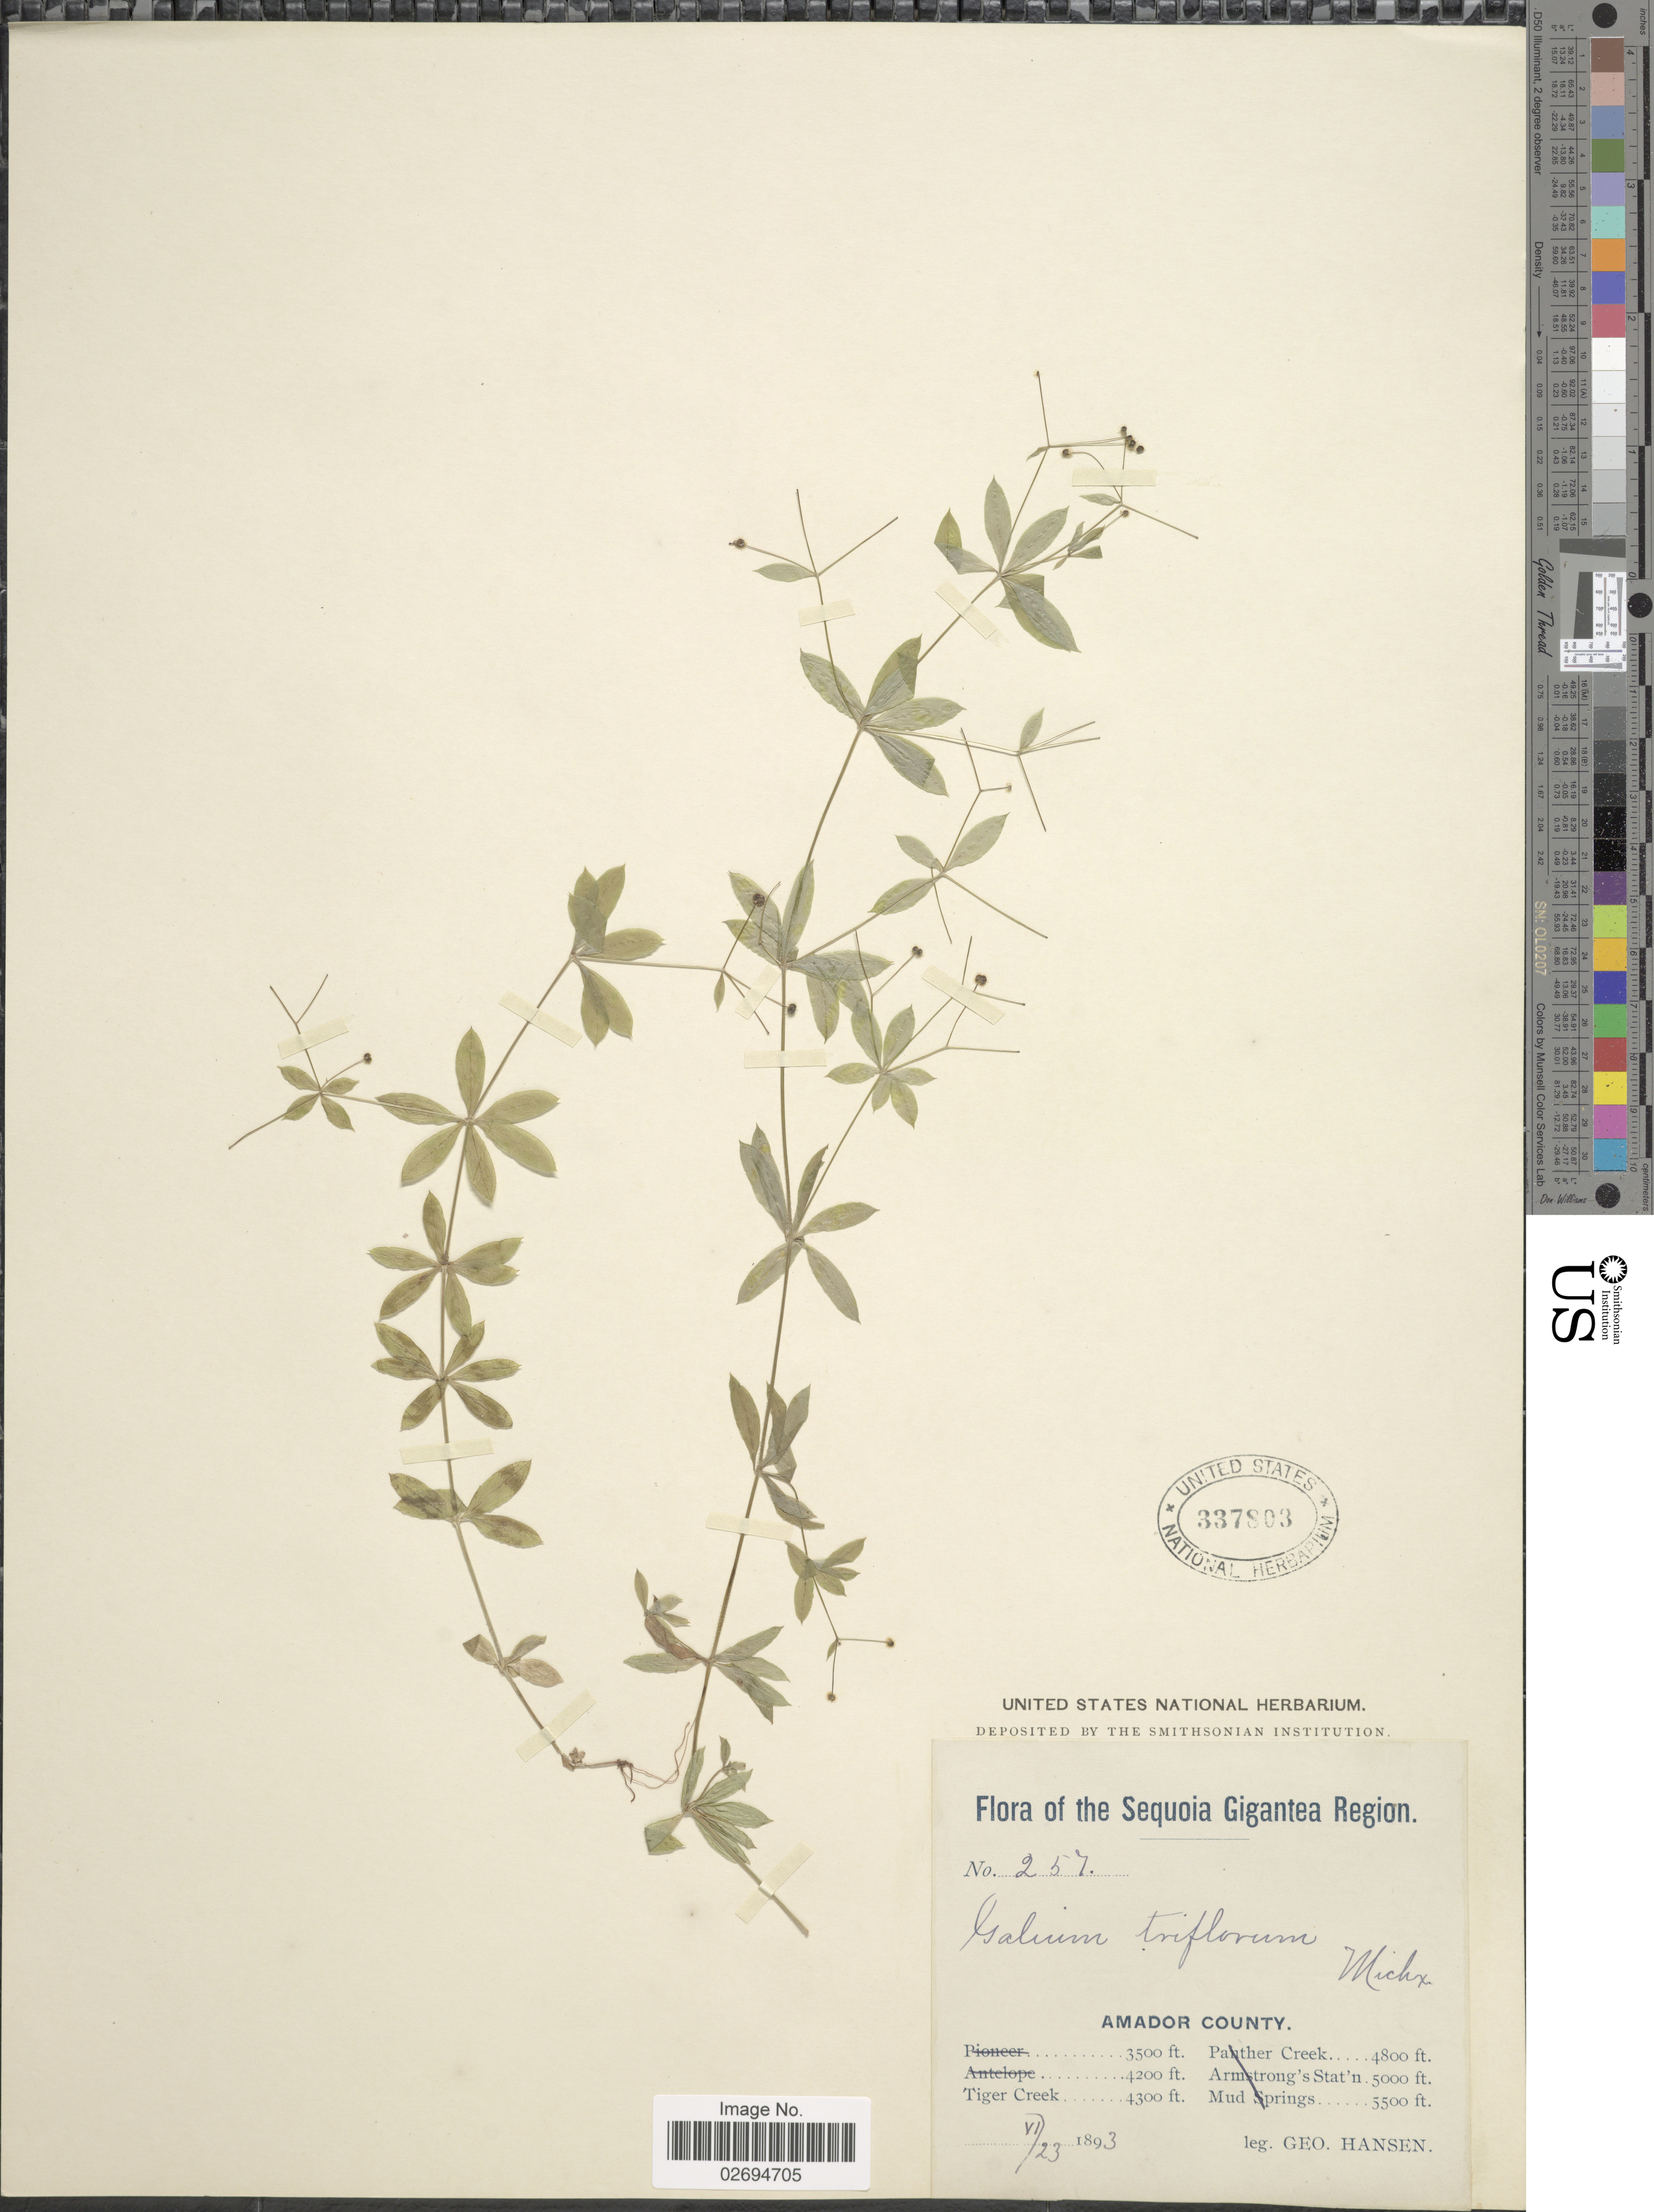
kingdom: Plantae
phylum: Tracheophyta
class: Magnoliopsida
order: Gentianales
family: Rubiaceae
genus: Galium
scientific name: Galium triflorum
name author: Michx.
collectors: G. Hansen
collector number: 257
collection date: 1893-06-23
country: United States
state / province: California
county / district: Amador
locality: The Sequoia Gigantea Region, Amador County, Tiger Creek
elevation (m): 1311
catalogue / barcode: US 337803